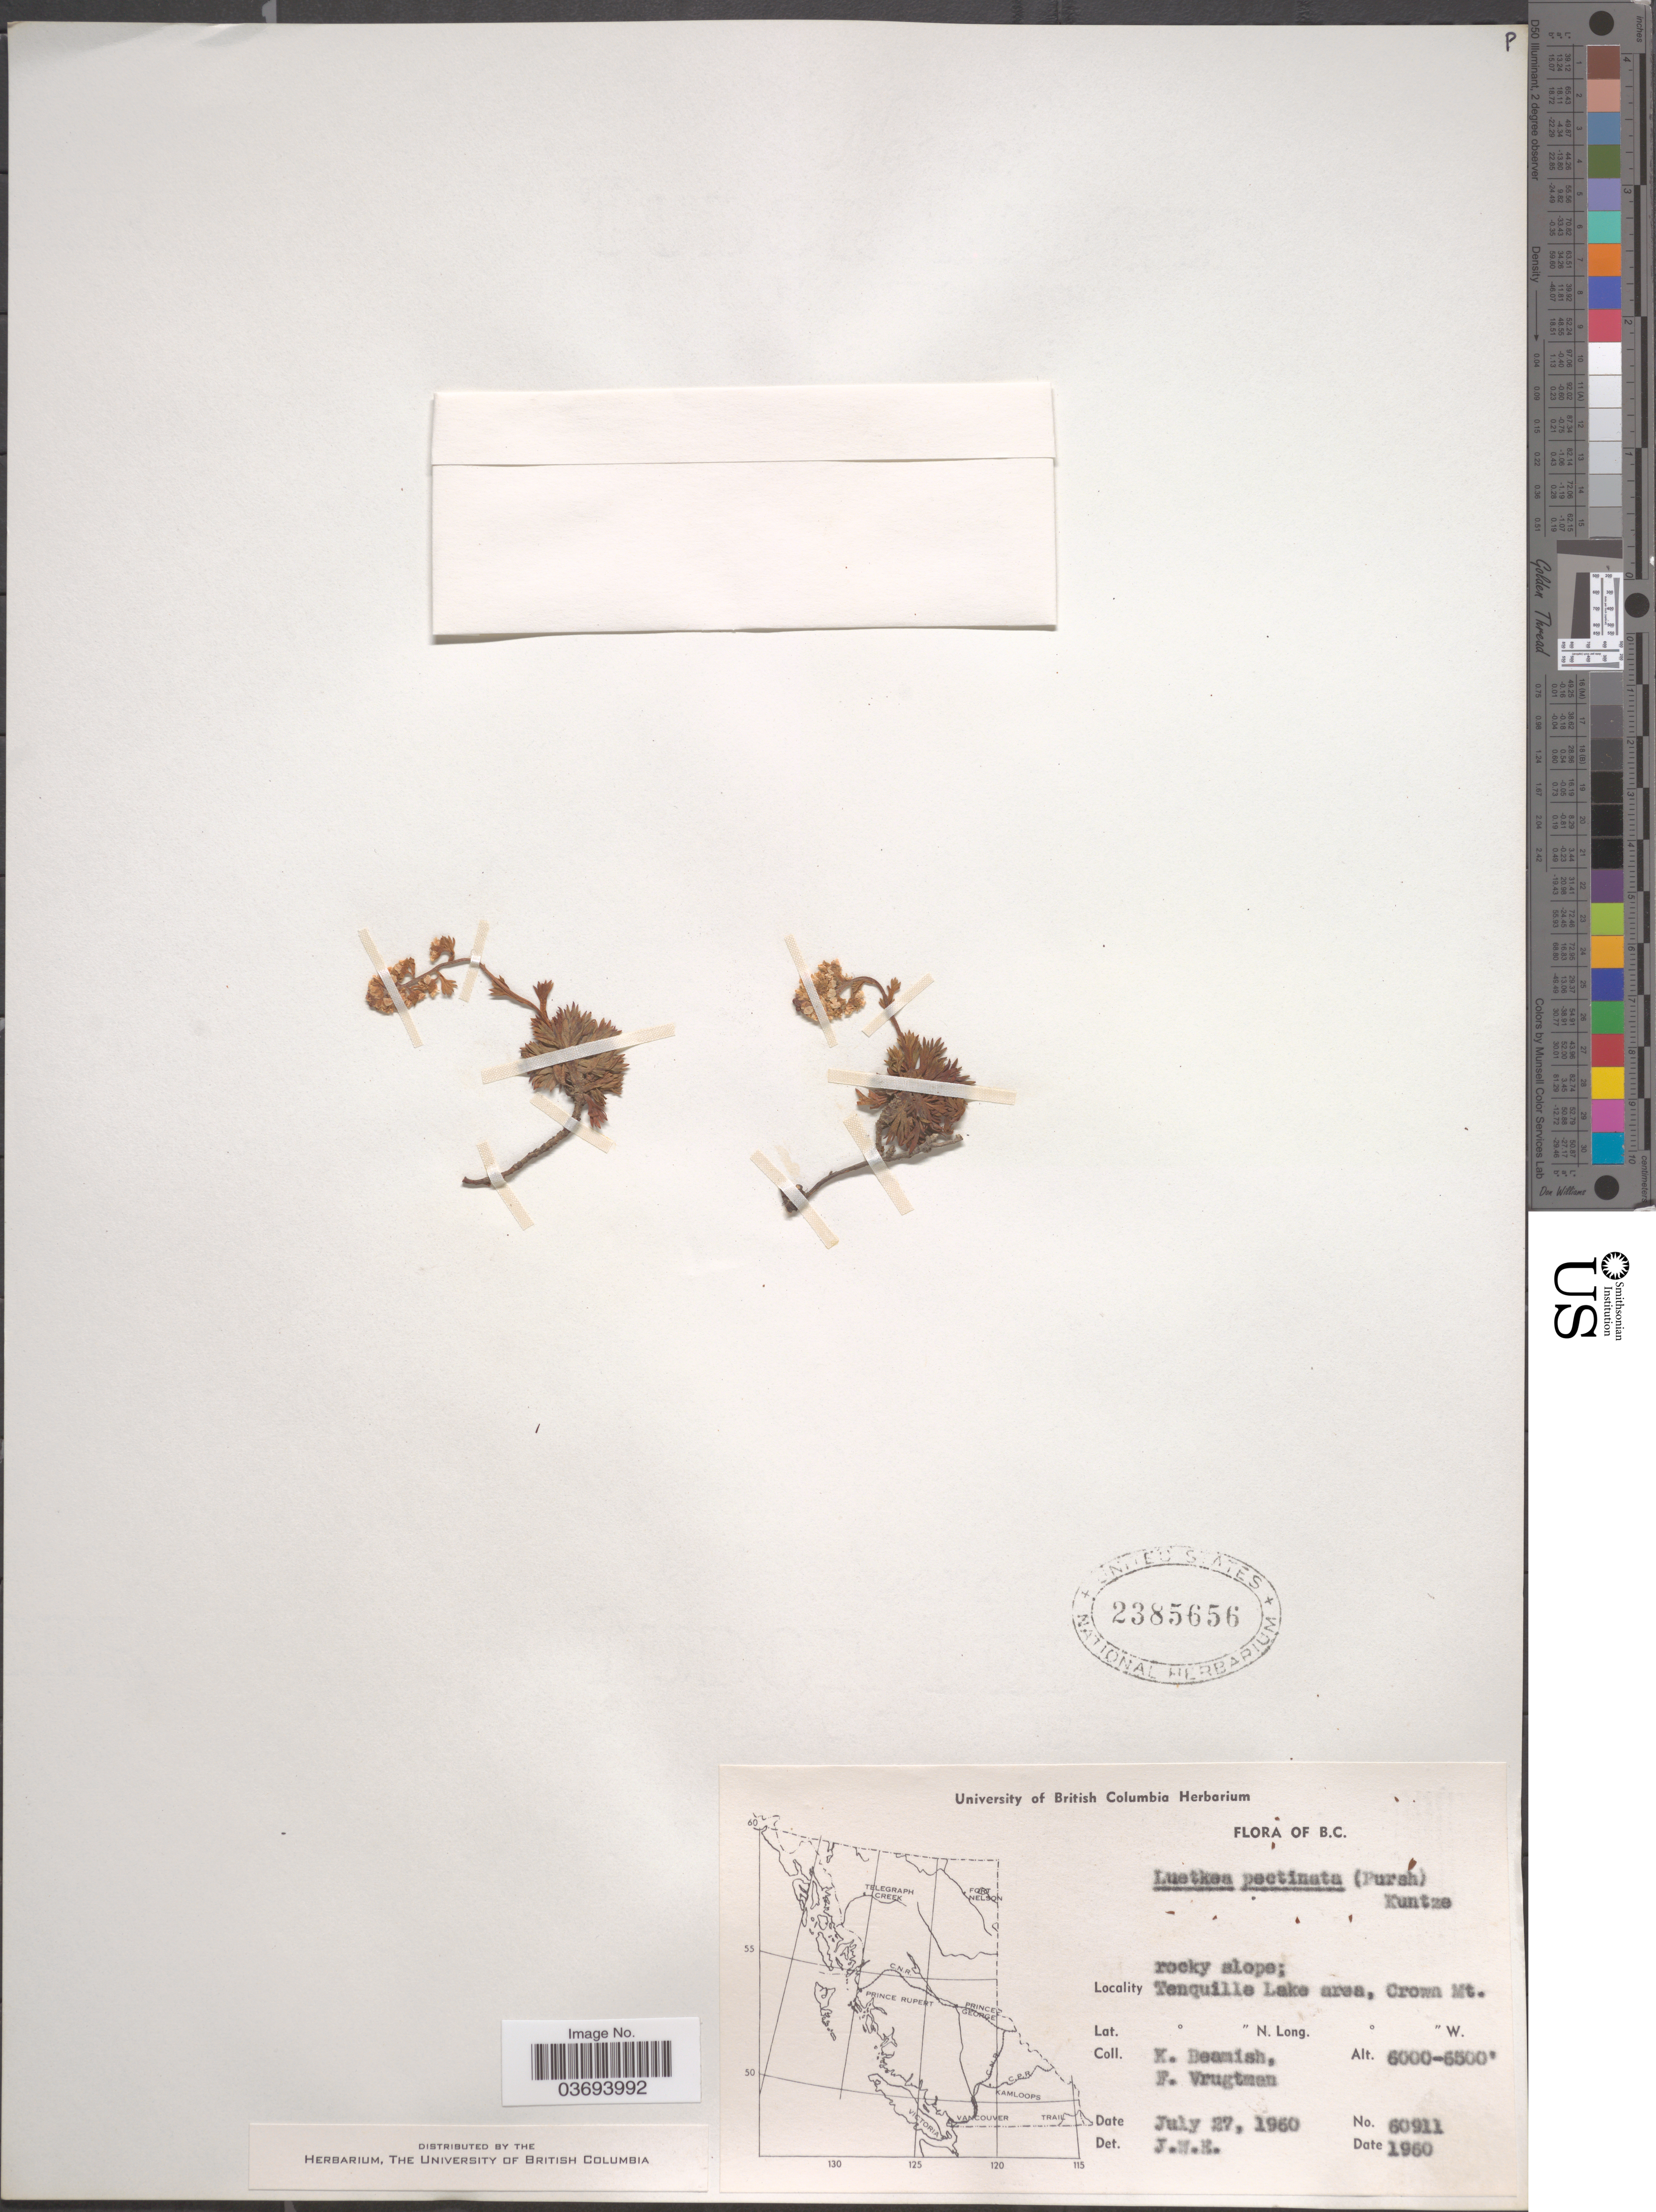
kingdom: Plantae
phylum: Tracheophyta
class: Magnoliopsida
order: Rosales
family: Rosaceae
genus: Luetkea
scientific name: Luetkea pectinata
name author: (Pursh) Kuntze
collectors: K. Beamish & F. Vrugtman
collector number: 60911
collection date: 1960-07-27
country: Canada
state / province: British Columbia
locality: Tenquille Lake area, Crown Mt.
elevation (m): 1829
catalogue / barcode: US 2385656